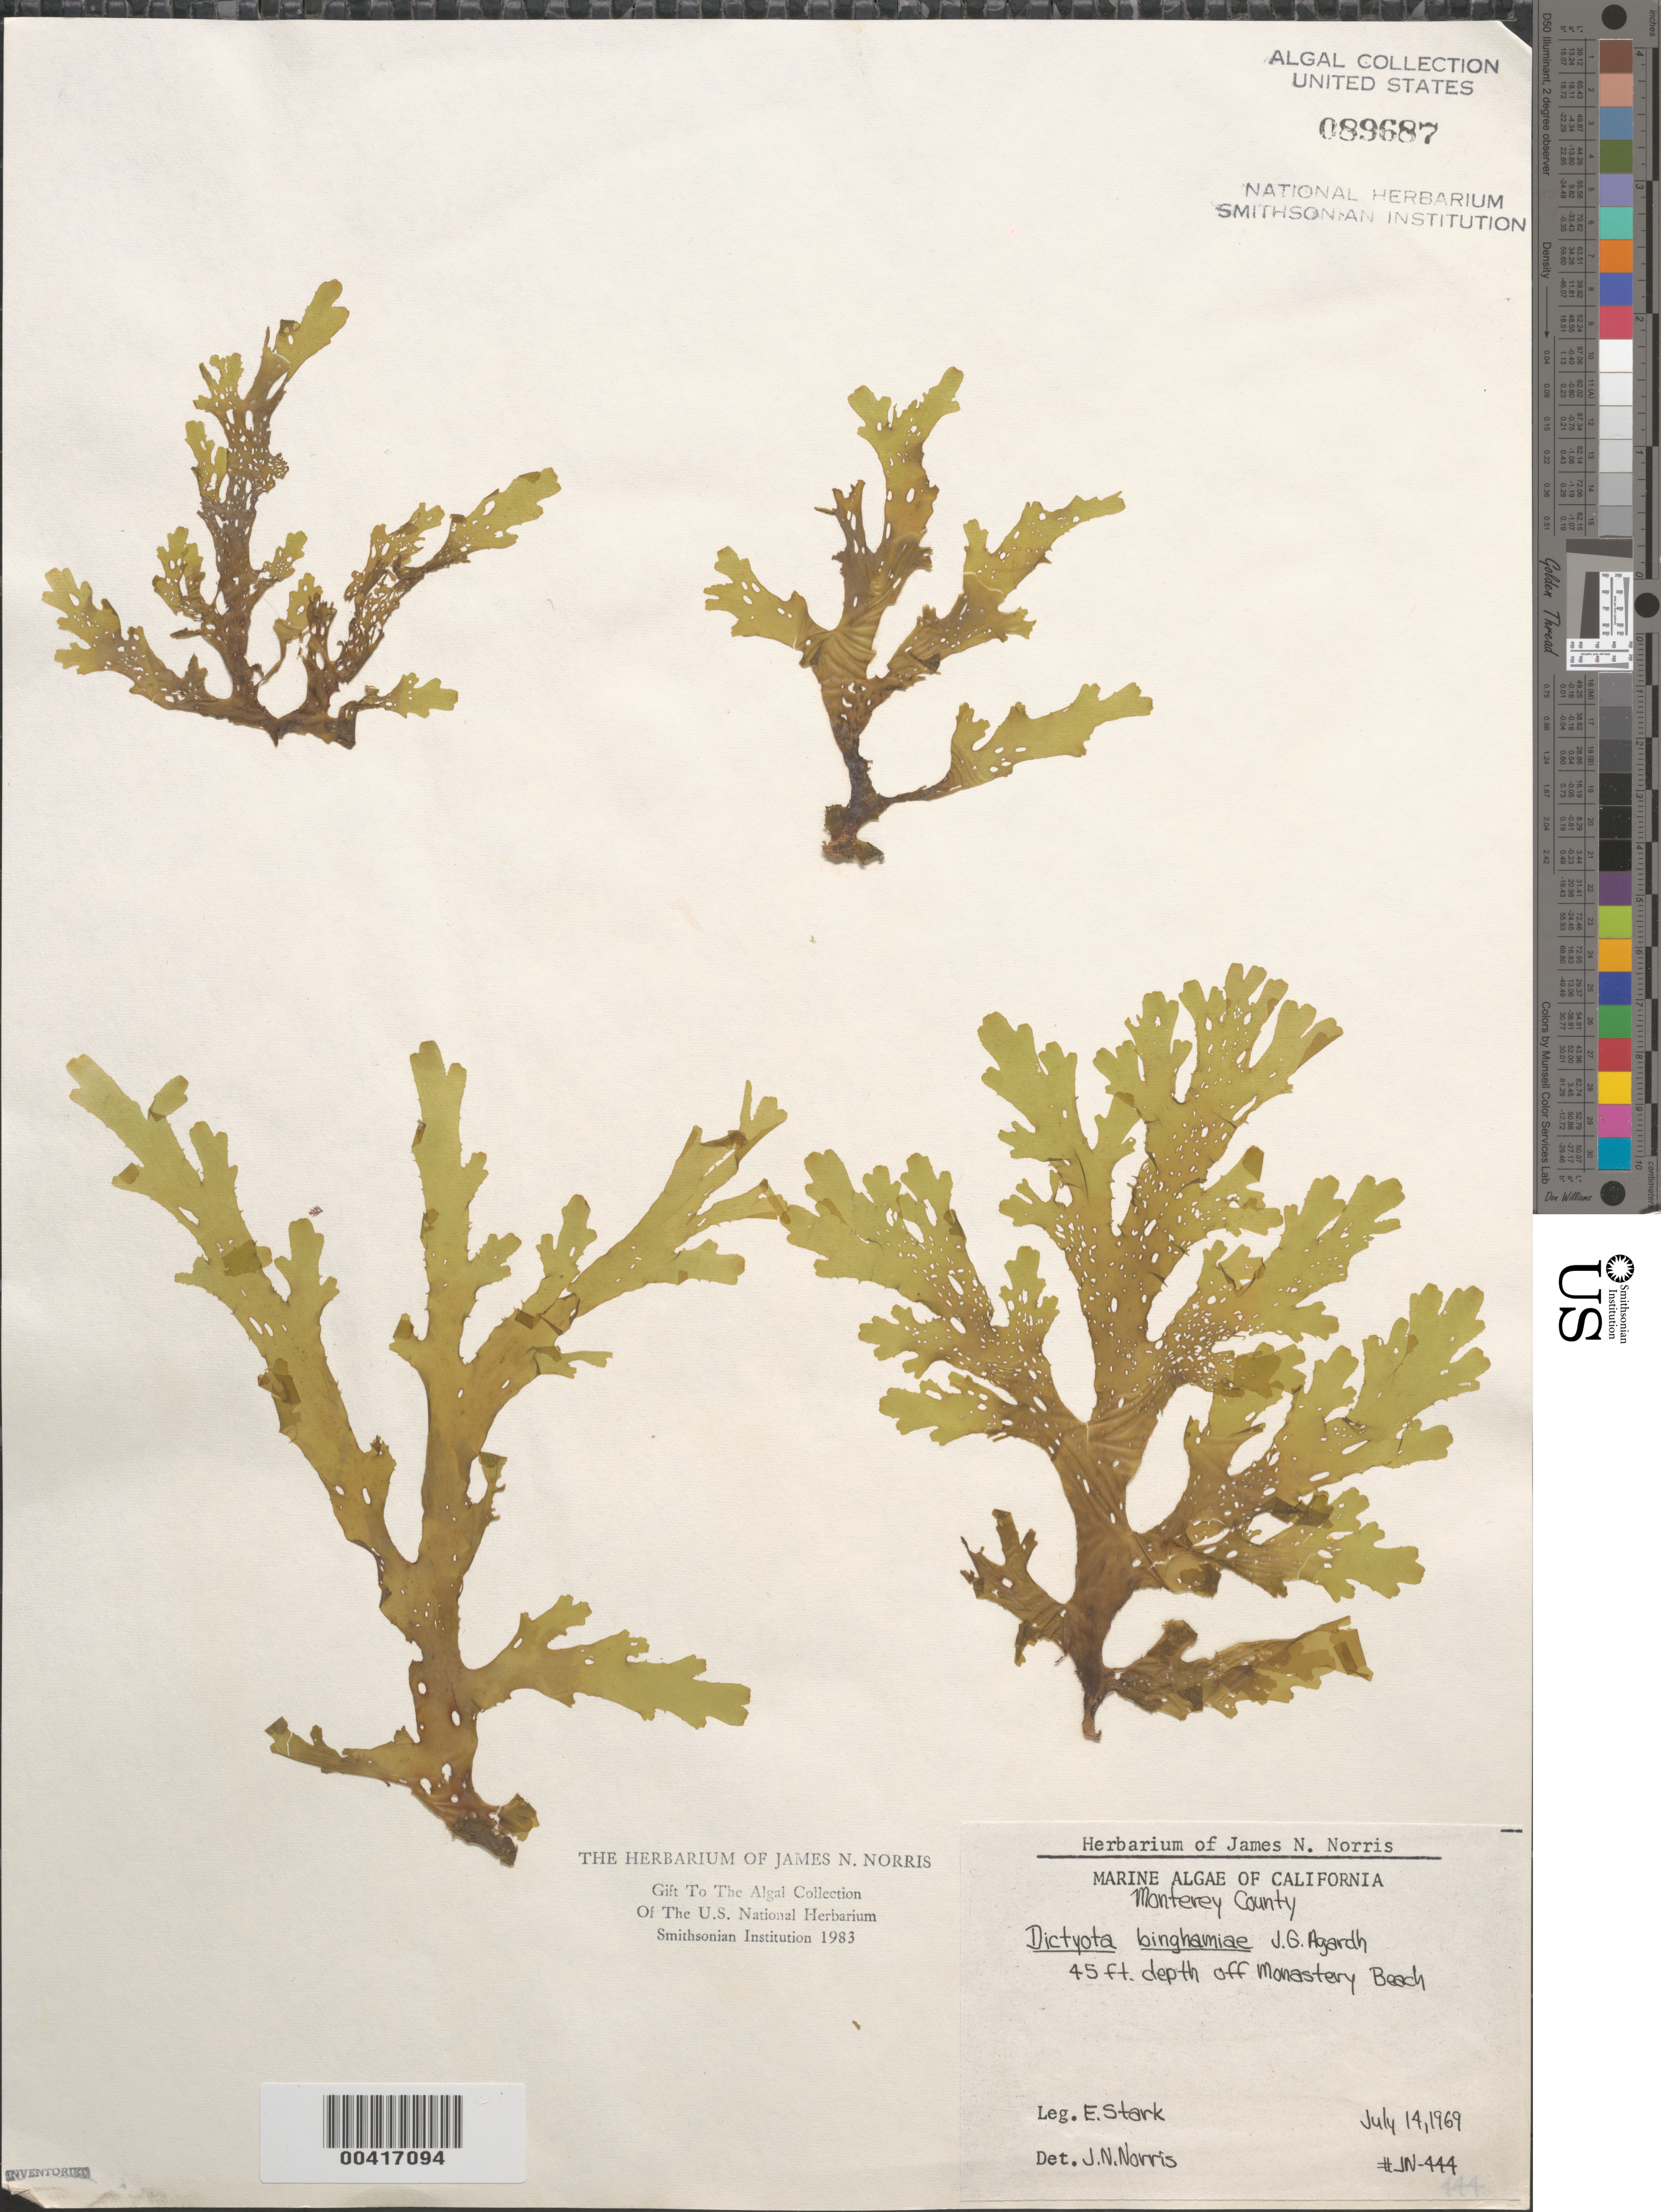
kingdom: Chromista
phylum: Ochrophyta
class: Phaeophyceae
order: Dictyotales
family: Dictyotaceae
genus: Dictyota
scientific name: Dictyota binghamiae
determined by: Norris, James N.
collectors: E. Stark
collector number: JN-444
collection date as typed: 14 Jul 1969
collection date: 1969-07-14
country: United States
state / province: California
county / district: Monterey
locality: Off Monastery Beach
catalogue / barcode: US 89687